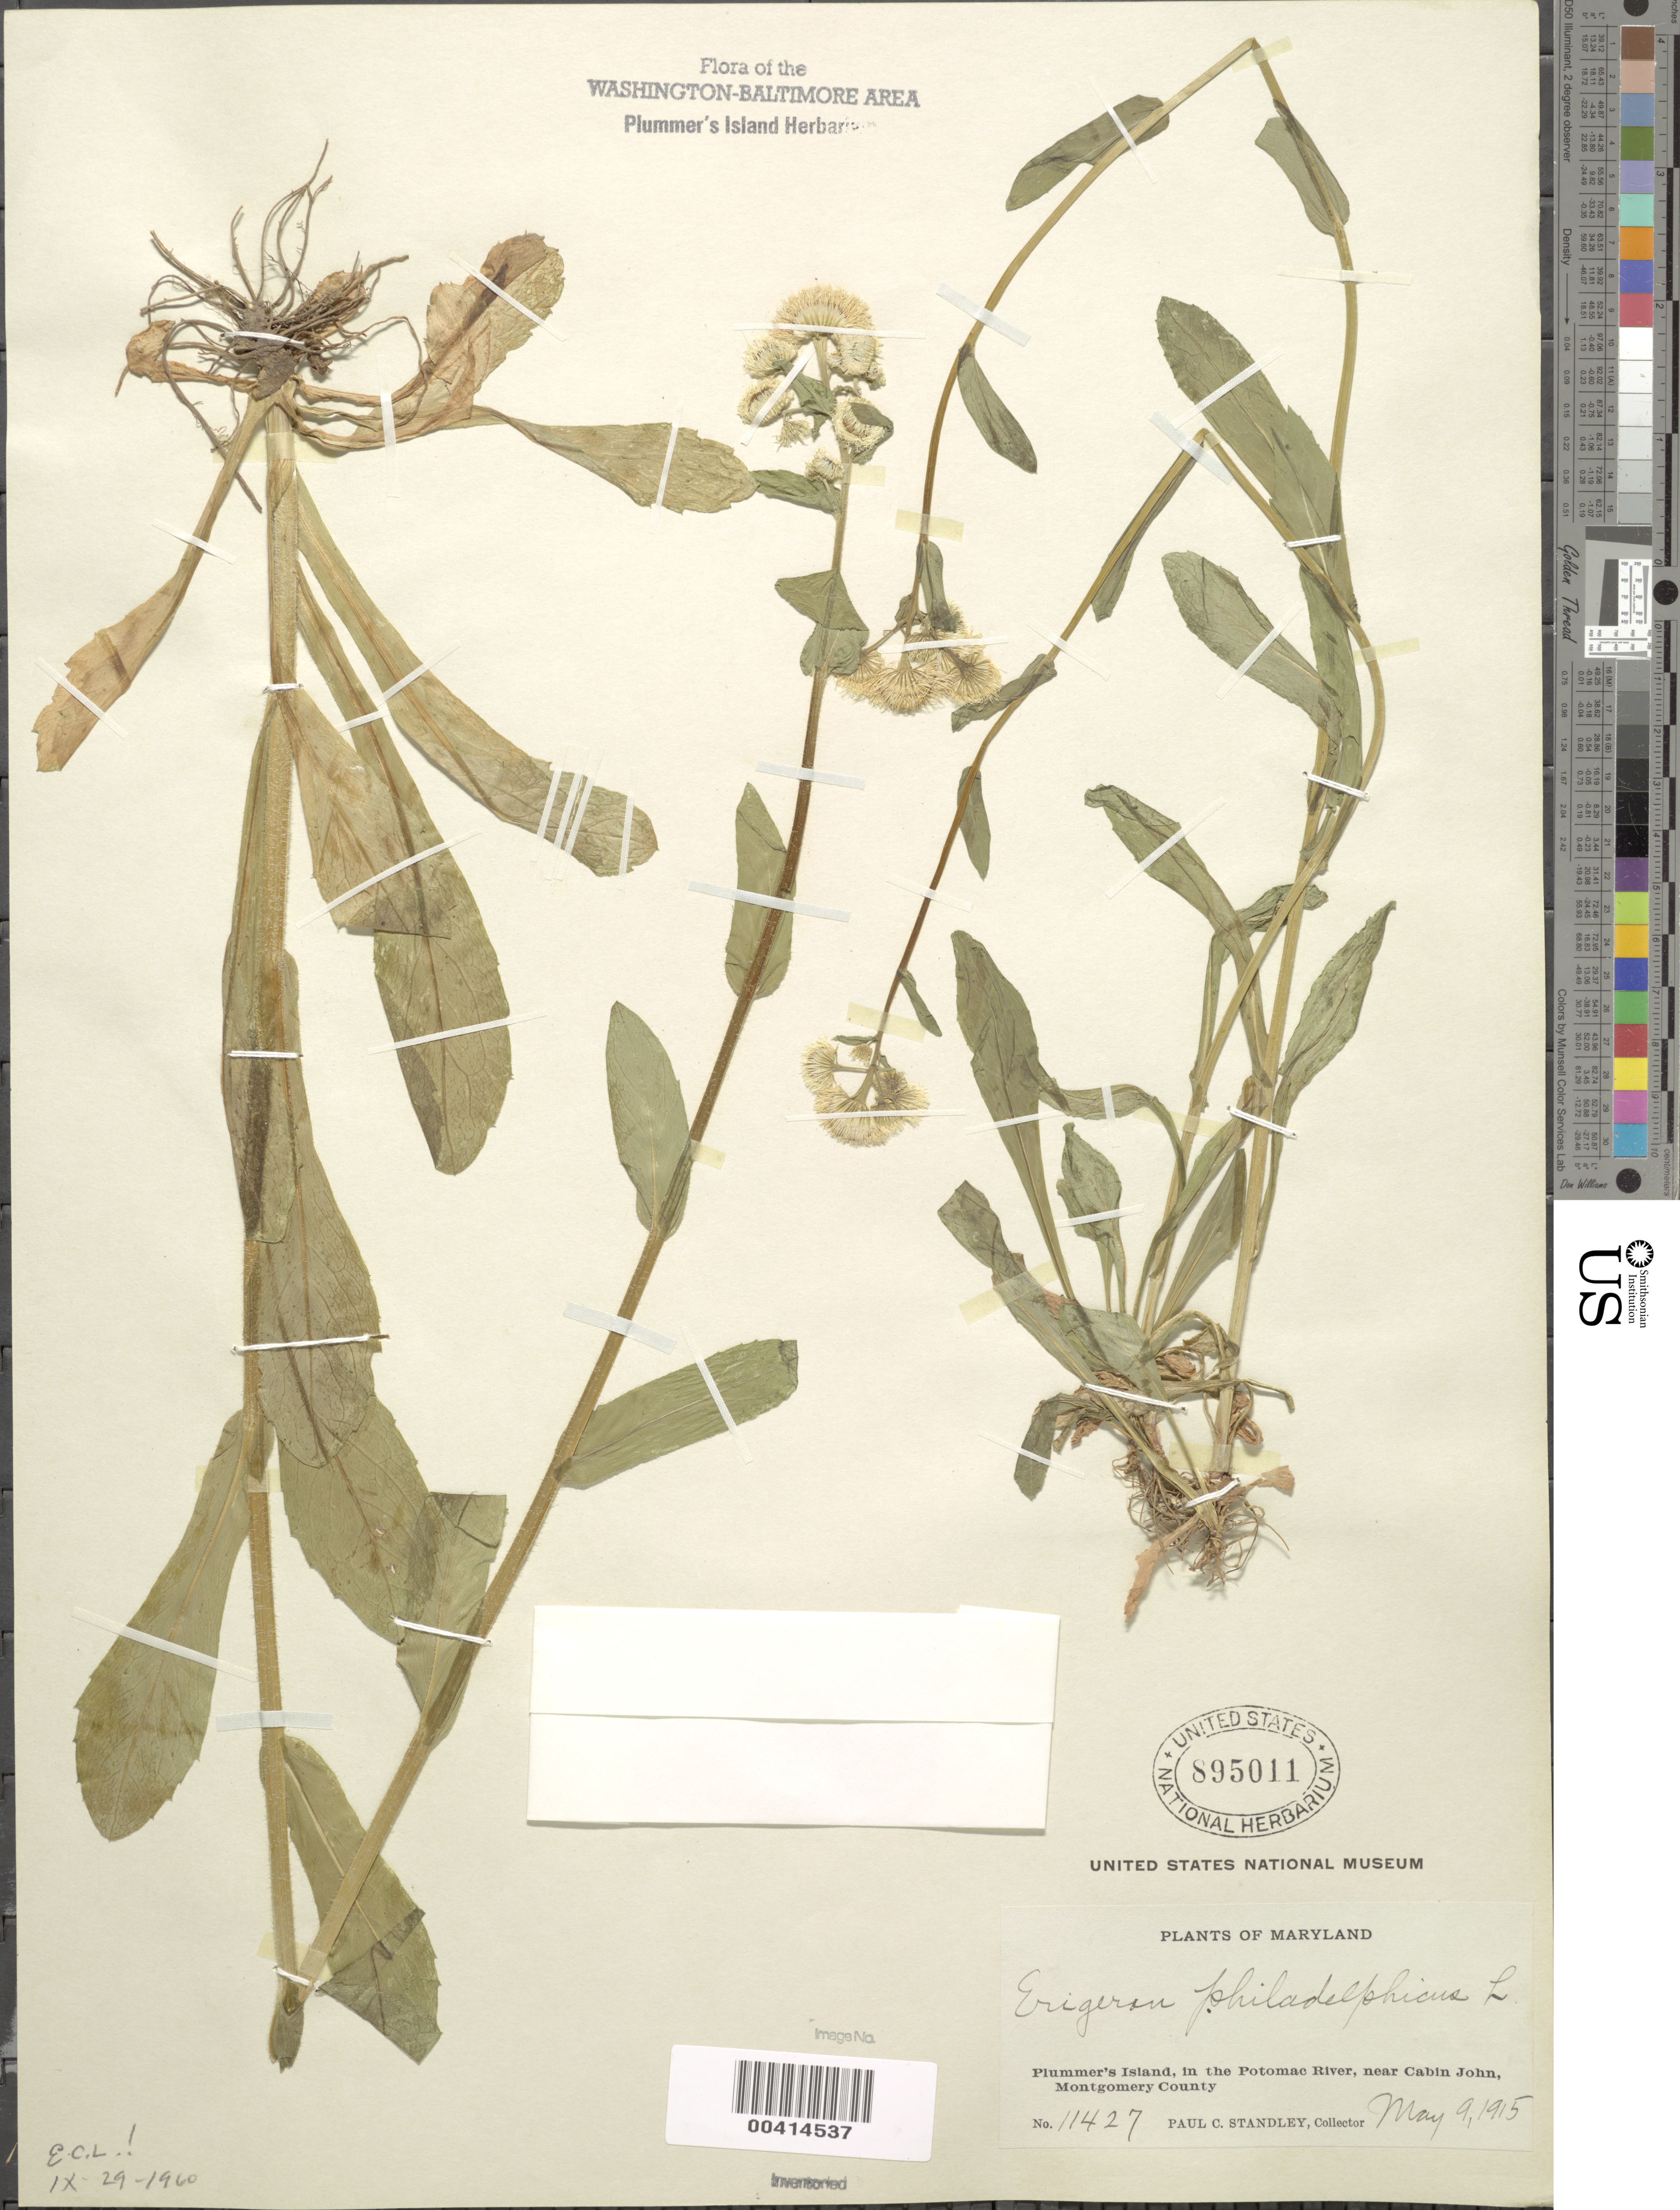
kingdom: Plantae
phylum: Tracheophyta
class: Magnoliopsida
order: Asterales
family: Asteraceae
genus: Erigeron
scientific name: Erigeron philadelphicus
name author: L.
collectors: P. C. Standley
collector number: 11427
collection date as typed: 09 May 1915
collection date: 1915-05-09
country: United States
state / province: Maryland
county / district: Montgomery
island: Plummers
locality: Plummer's Island C. & O. Canal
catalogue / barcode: US 895011